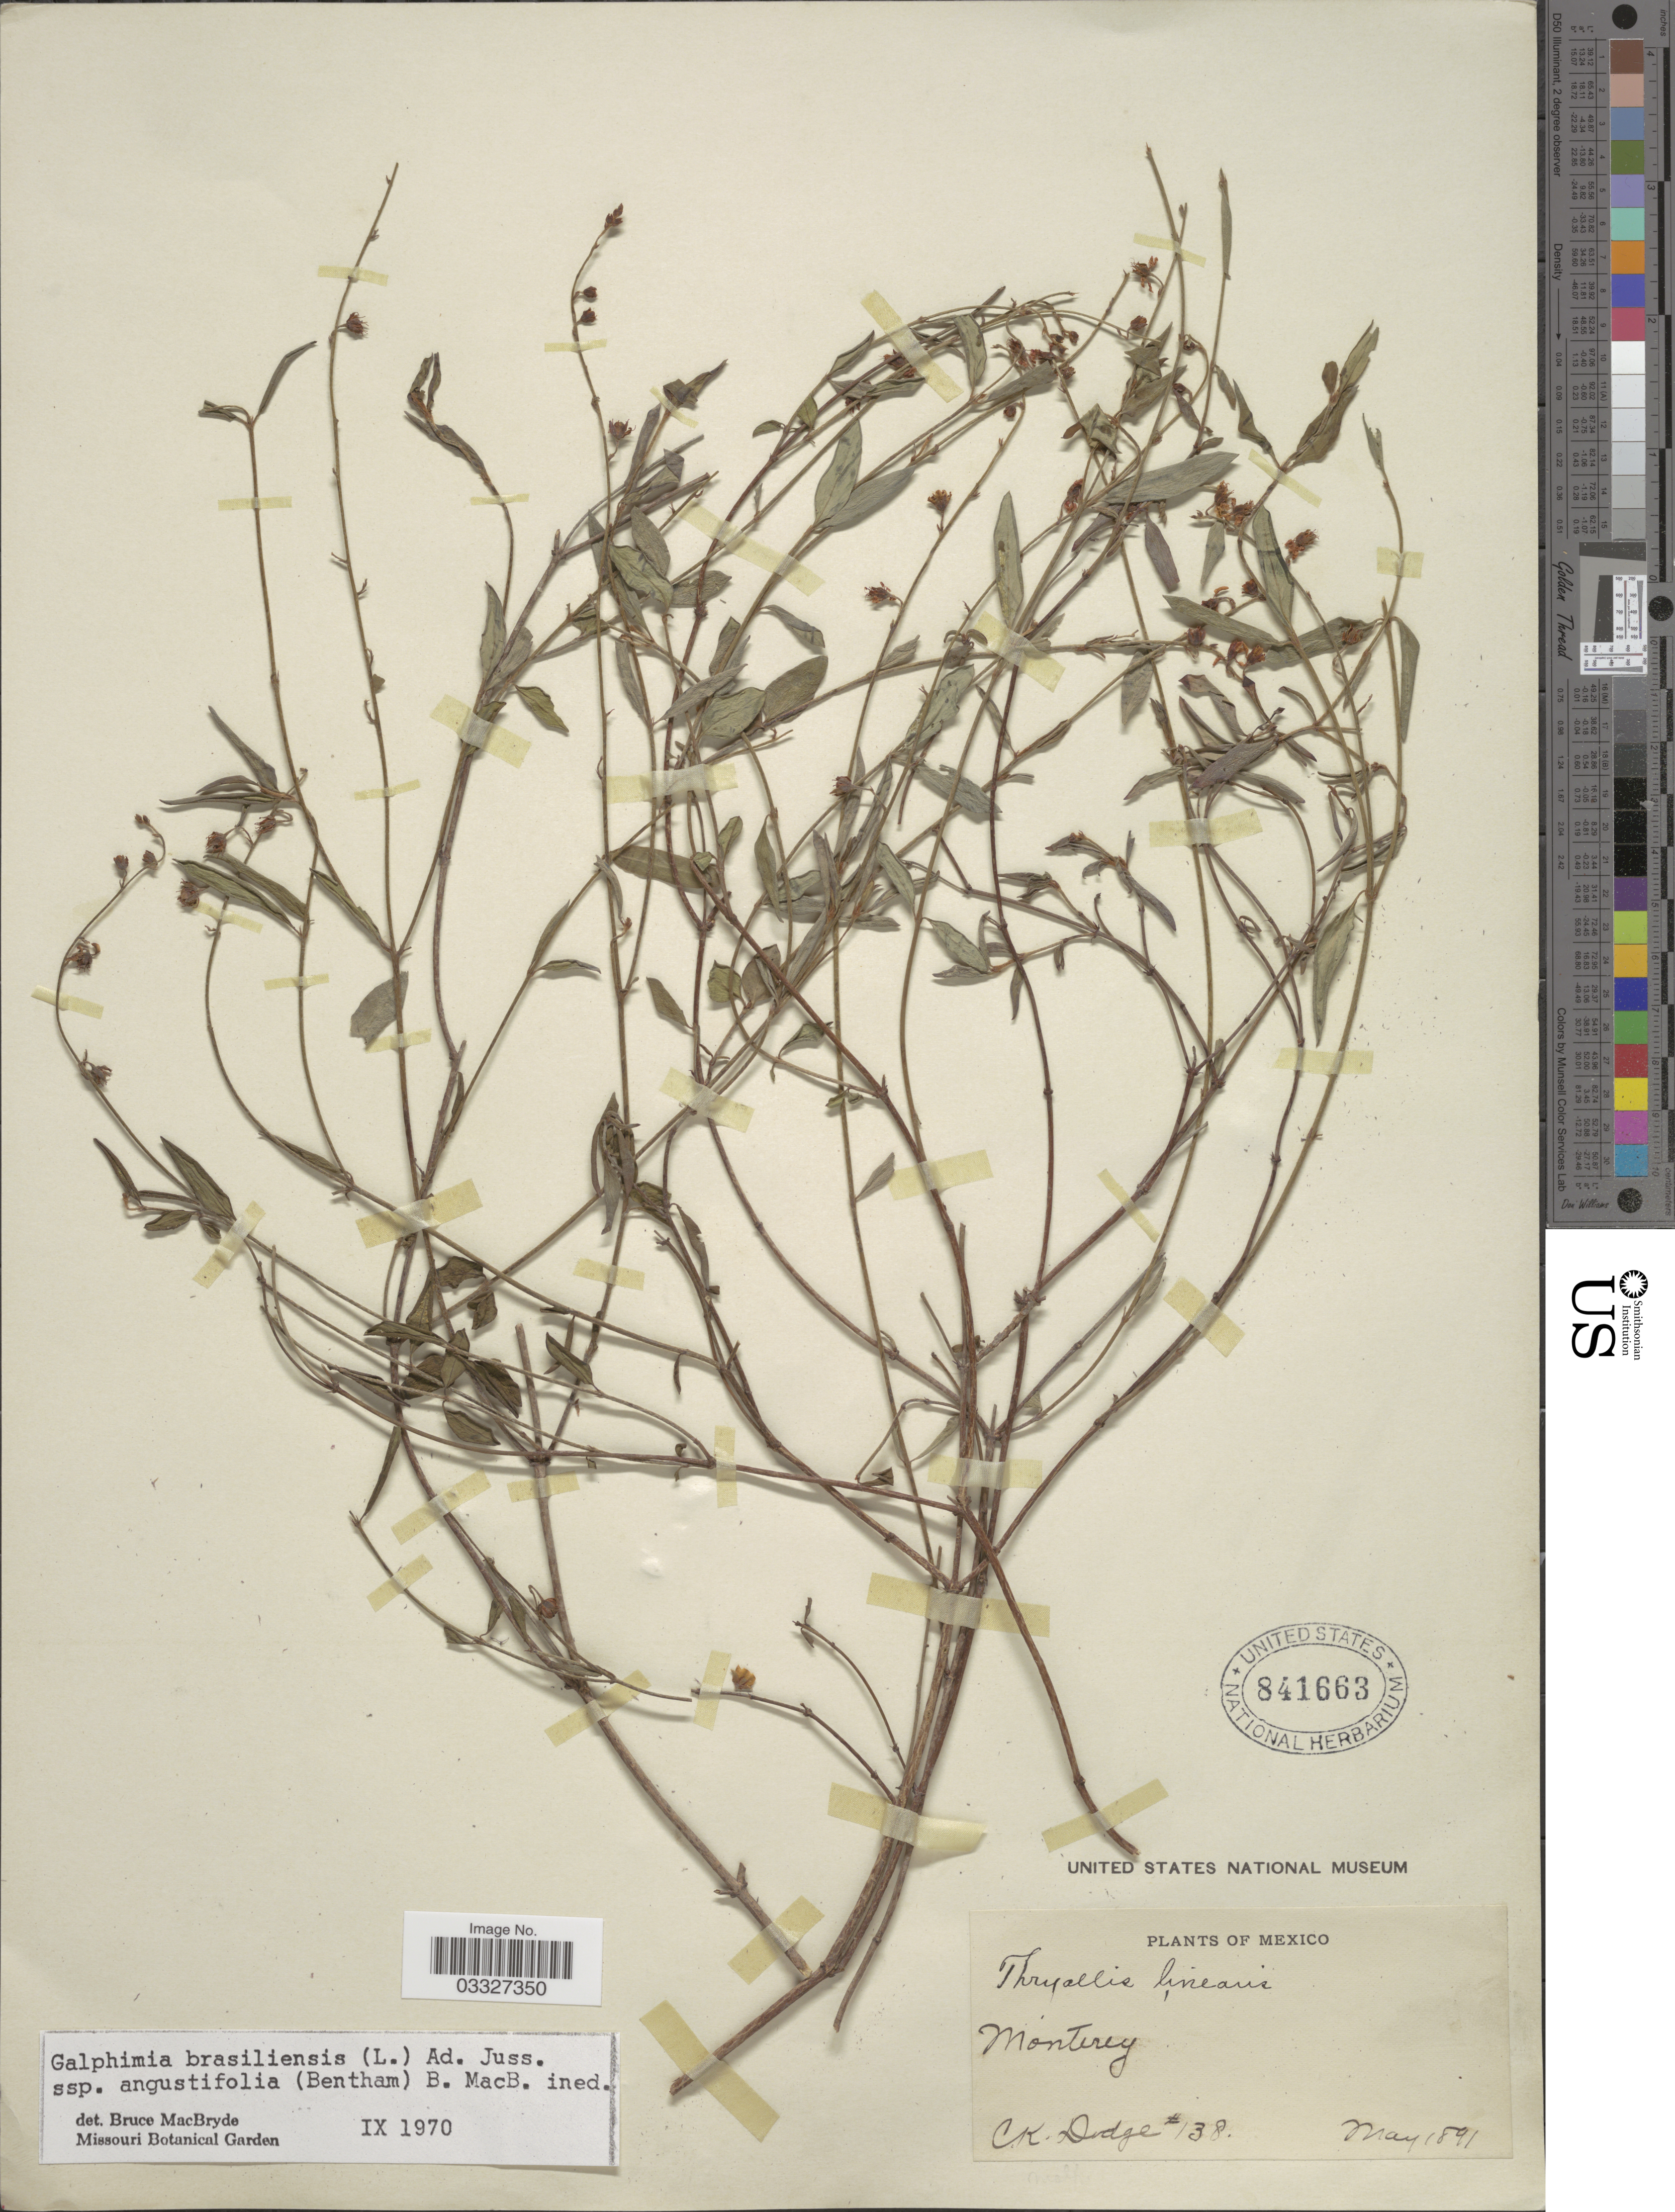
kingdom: Plantae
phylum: Tracheophyta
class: Magnoliopsida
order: Malpighiales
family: Malpighiaceae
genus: Galphimia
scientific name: Galphimia angustifolia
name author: Benth.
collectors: C. Dodge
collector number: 138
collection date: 1891-05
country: Mexico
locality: Monterey.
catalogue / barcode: US 841663